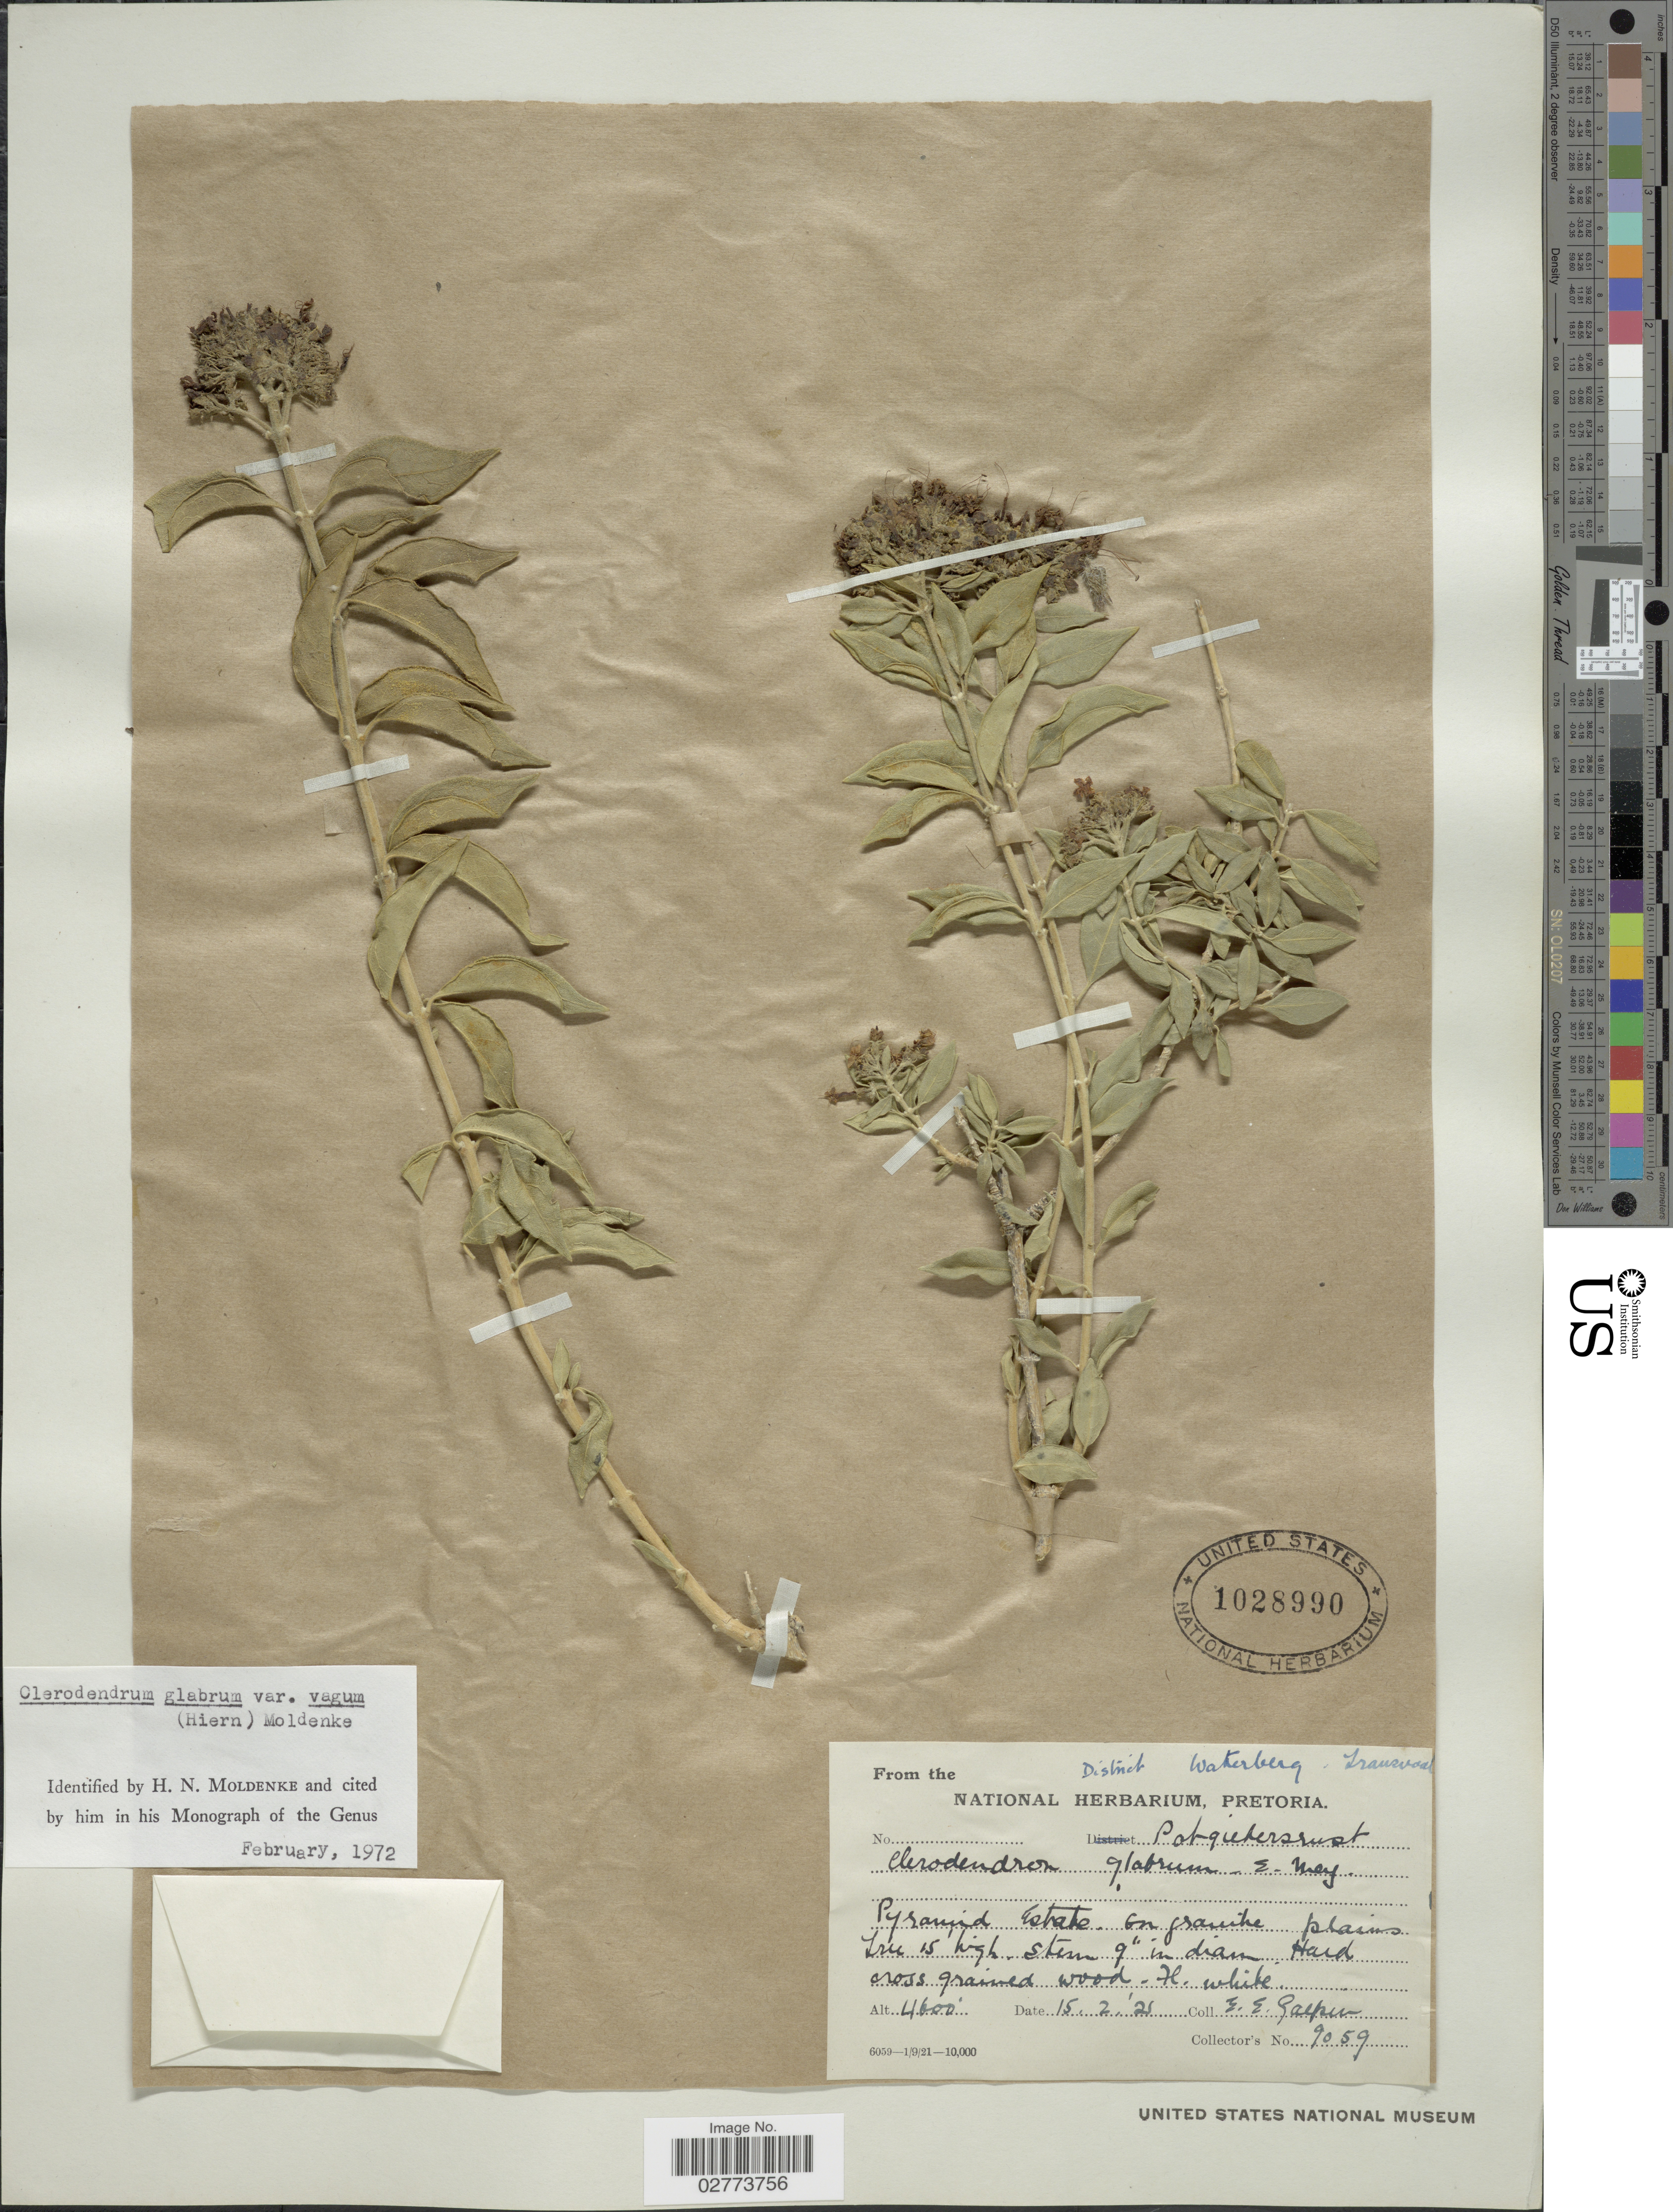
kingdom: Plantae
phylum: Tracheophyta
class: Magnoliopsida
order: Lamiales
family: Lamiaceae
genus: Clerodendrum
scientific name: Clerodendrum glabrum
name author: E. Mey.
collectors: E. Galpin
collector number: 9059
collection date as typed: Transcribed d/m/y: 15/2/21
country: South Africa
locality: District Waterberg-Transvaal, Potgietersrust. Pyramid Estate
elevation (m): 1402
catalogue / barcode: US 1028990